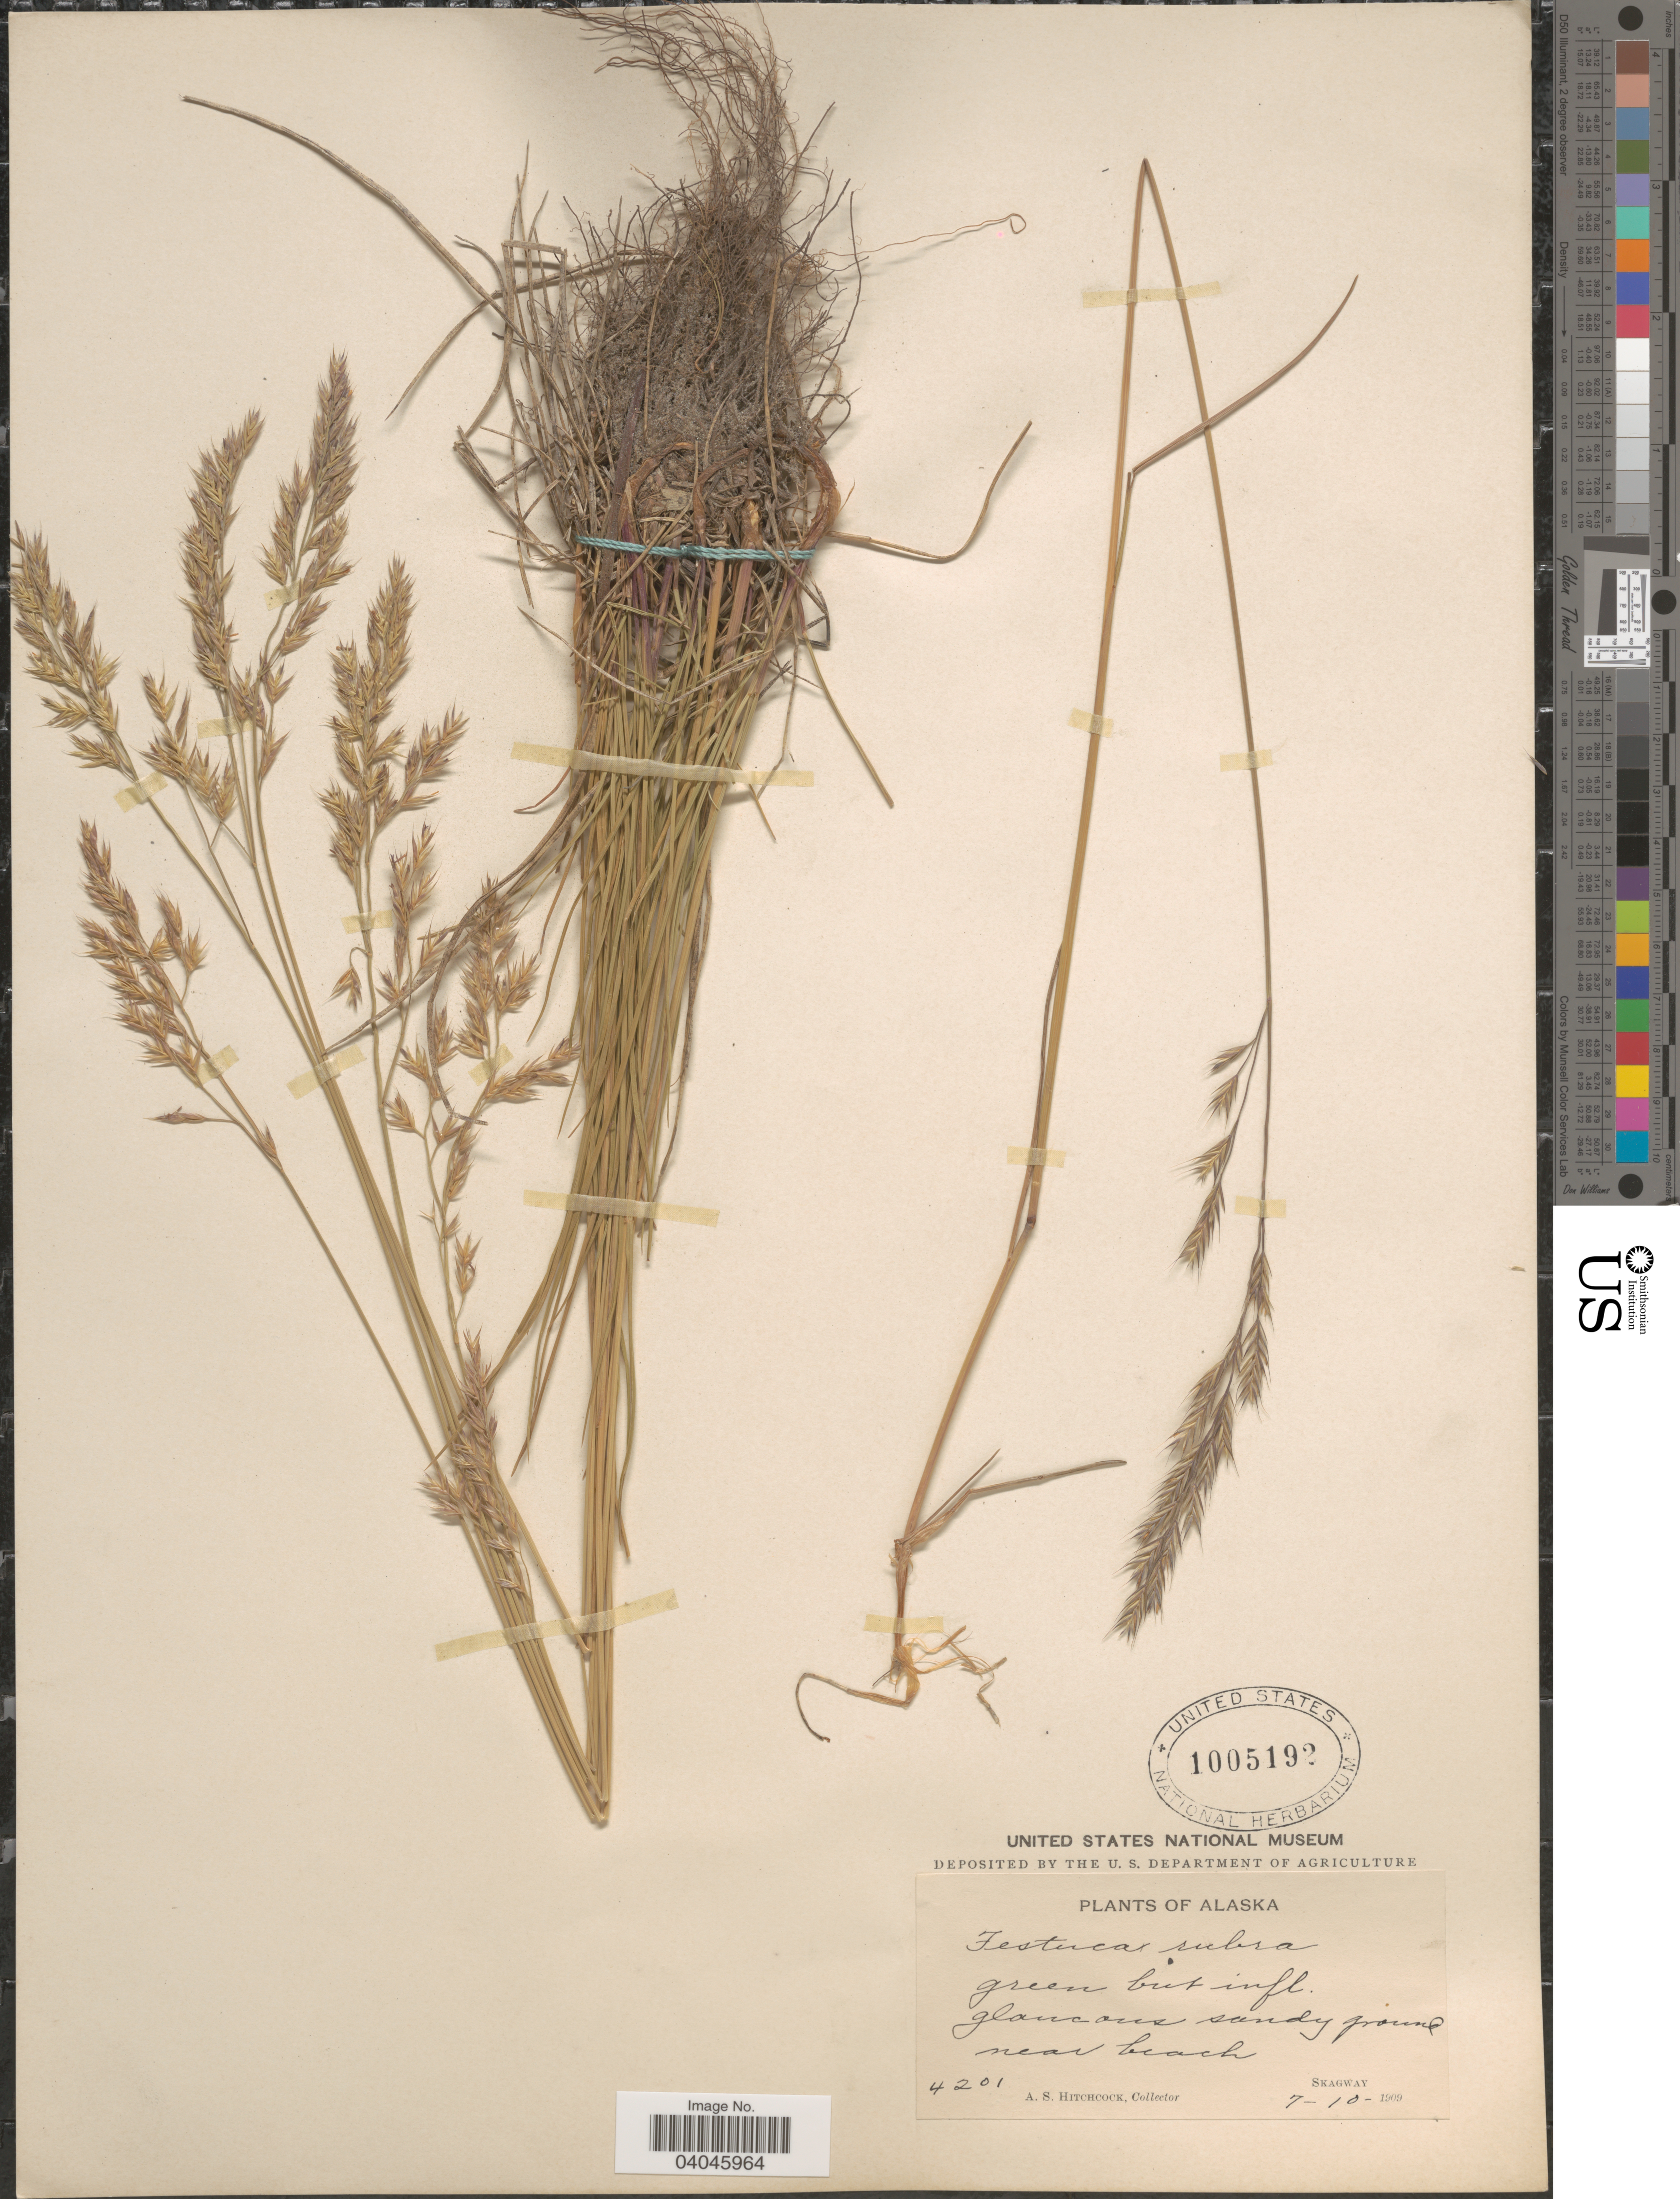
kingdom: Plantae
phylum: Tracheophyta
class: Liliopsida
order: Poales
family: Poaceae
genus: Festuca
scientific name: Festuca rubra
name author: L.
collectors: A. S. Hitchcock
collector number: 4201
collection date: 1909-07-10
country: United States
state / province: Alaska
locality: Skagway.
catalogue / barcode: US 1005192